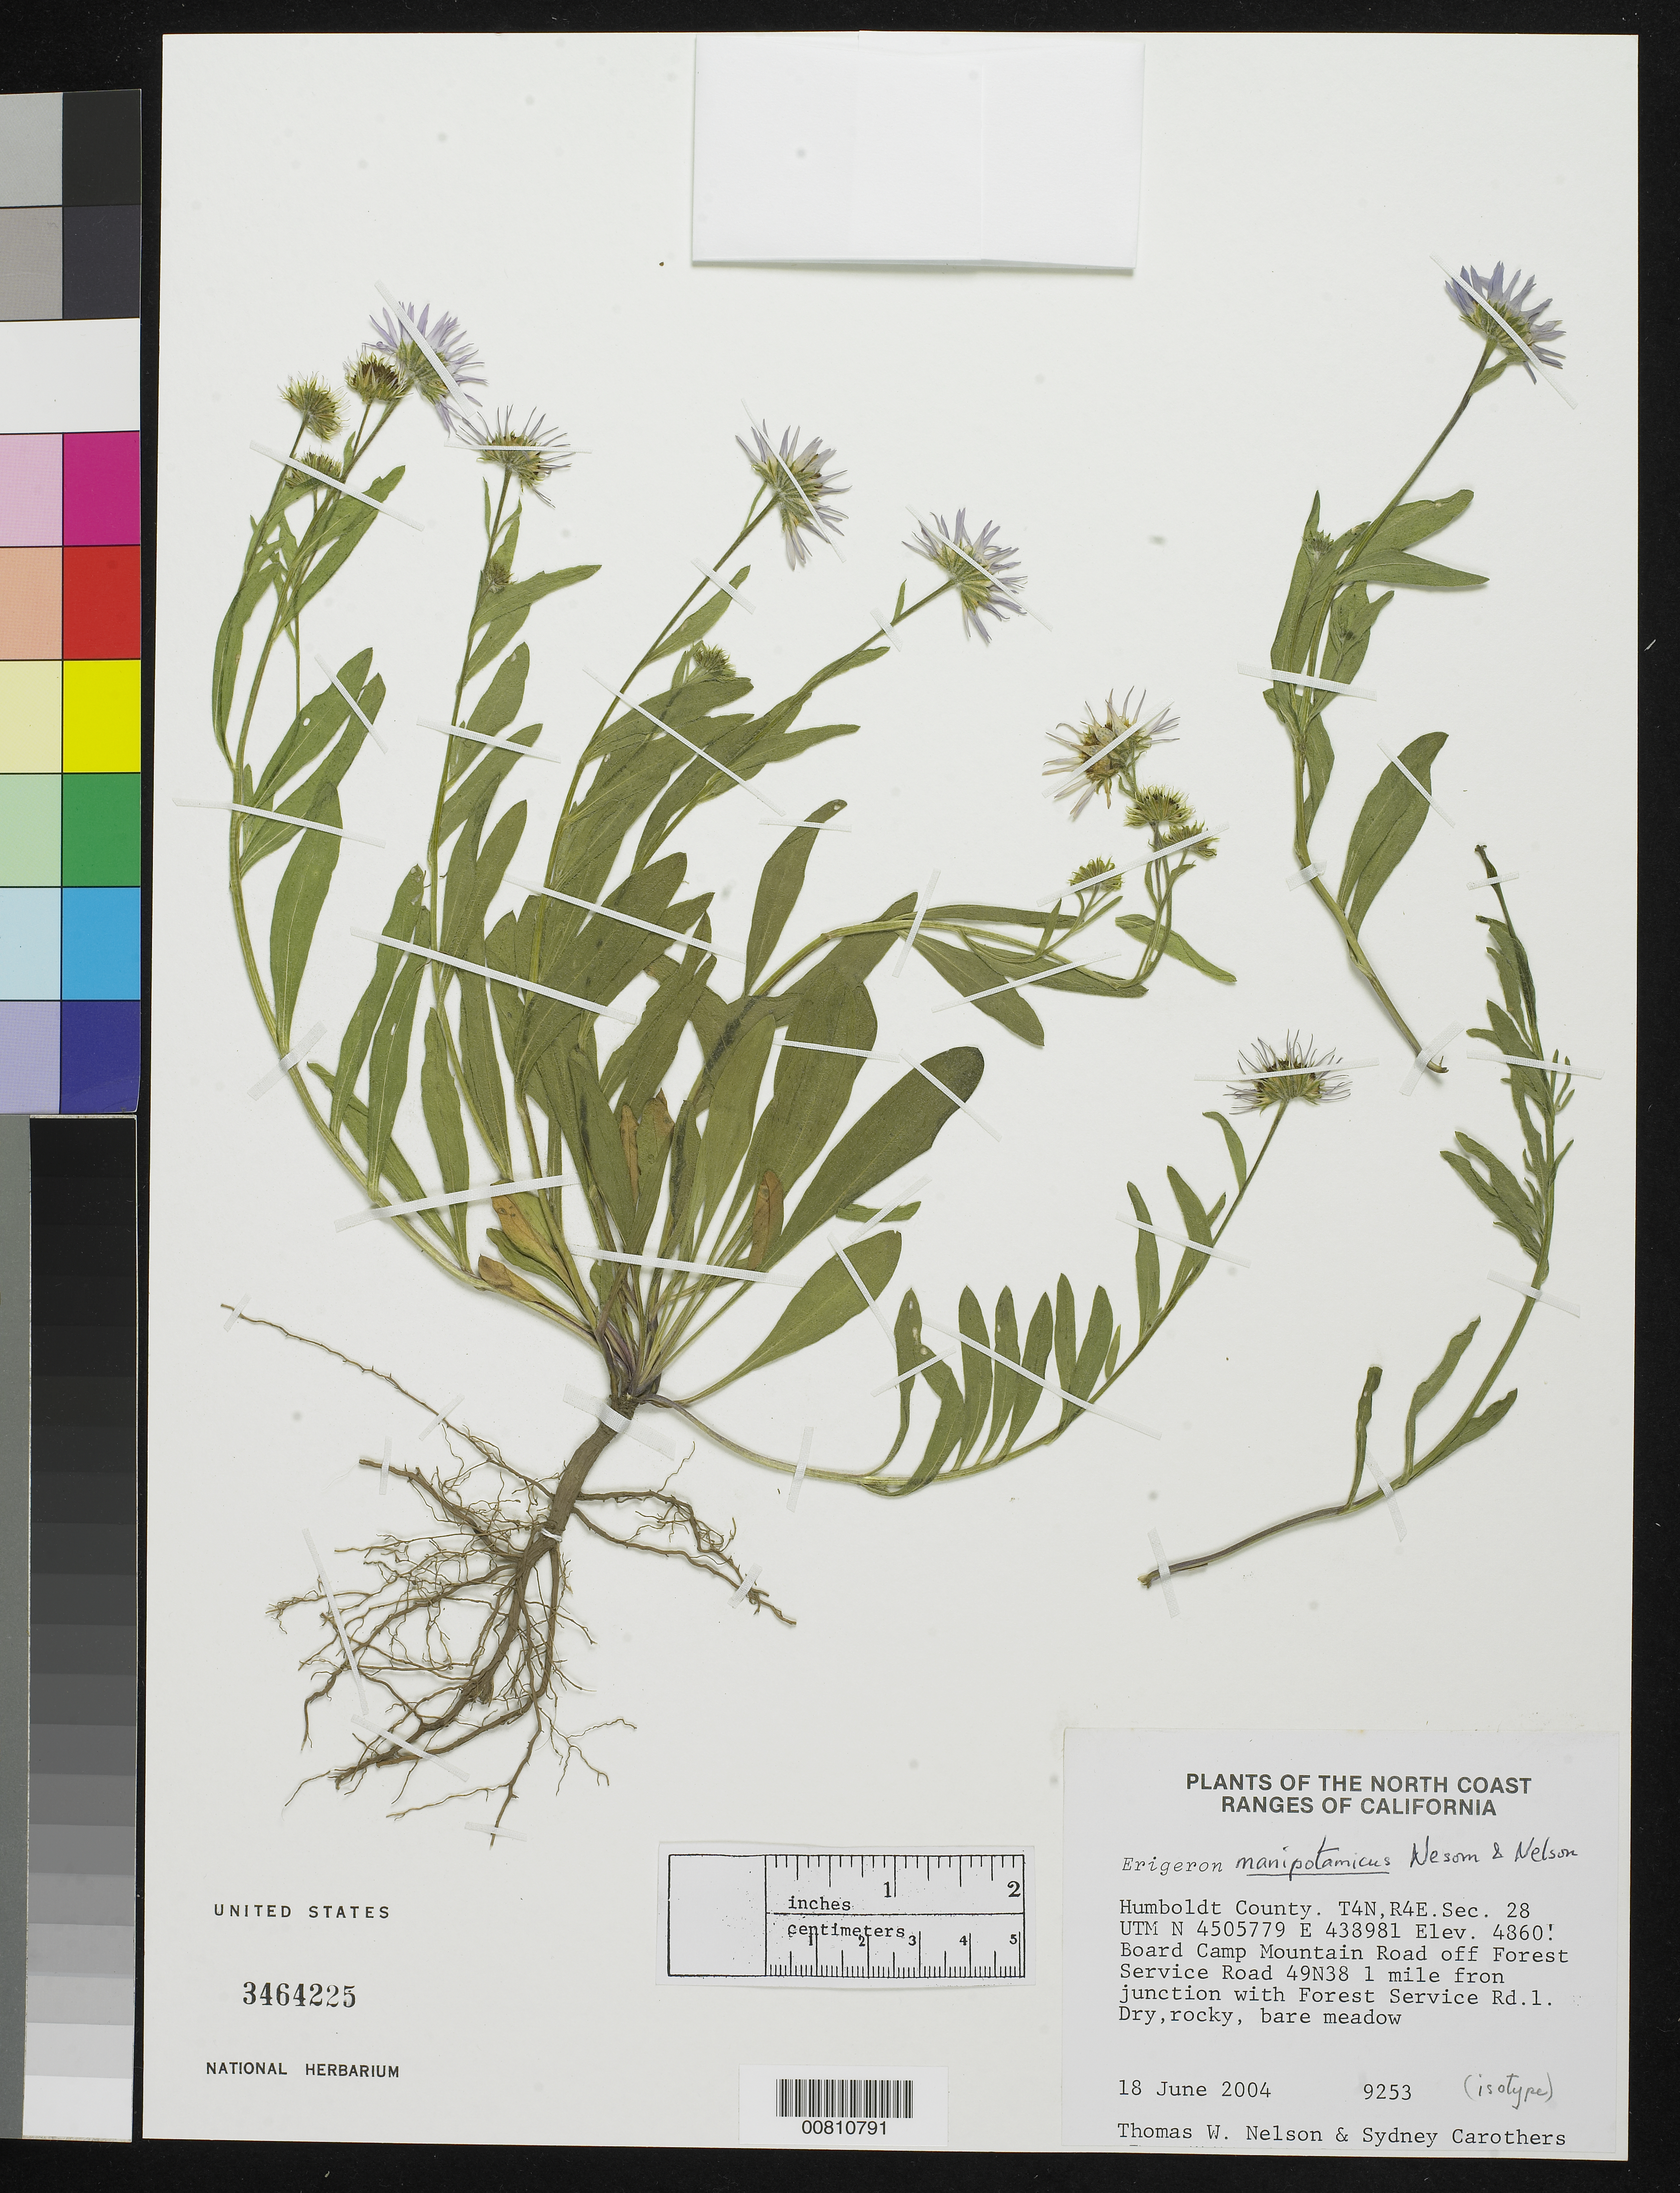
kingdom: Plantae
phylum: Tracheophyta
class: Magnoliopsida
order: Asterales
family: Asteraceae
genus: Erigeron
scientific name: Erigeron maniopotamicus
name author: G.L. Nesom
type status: Isotype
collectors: T. W. Nelson & S. Carothers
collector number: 9253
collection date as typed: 18 Jun 2004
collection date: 2004-06-18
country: United States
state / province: California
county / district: Humboldt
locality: Humboldt County. Board Camp Mountain Road off Forest Service Road 49N38 1 mile from junction with Forest Service Rd. 1.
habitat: Dry, rocky, bare meadow.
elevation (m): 1481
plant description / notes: Holotype at HSC.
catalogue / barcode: US 3464225